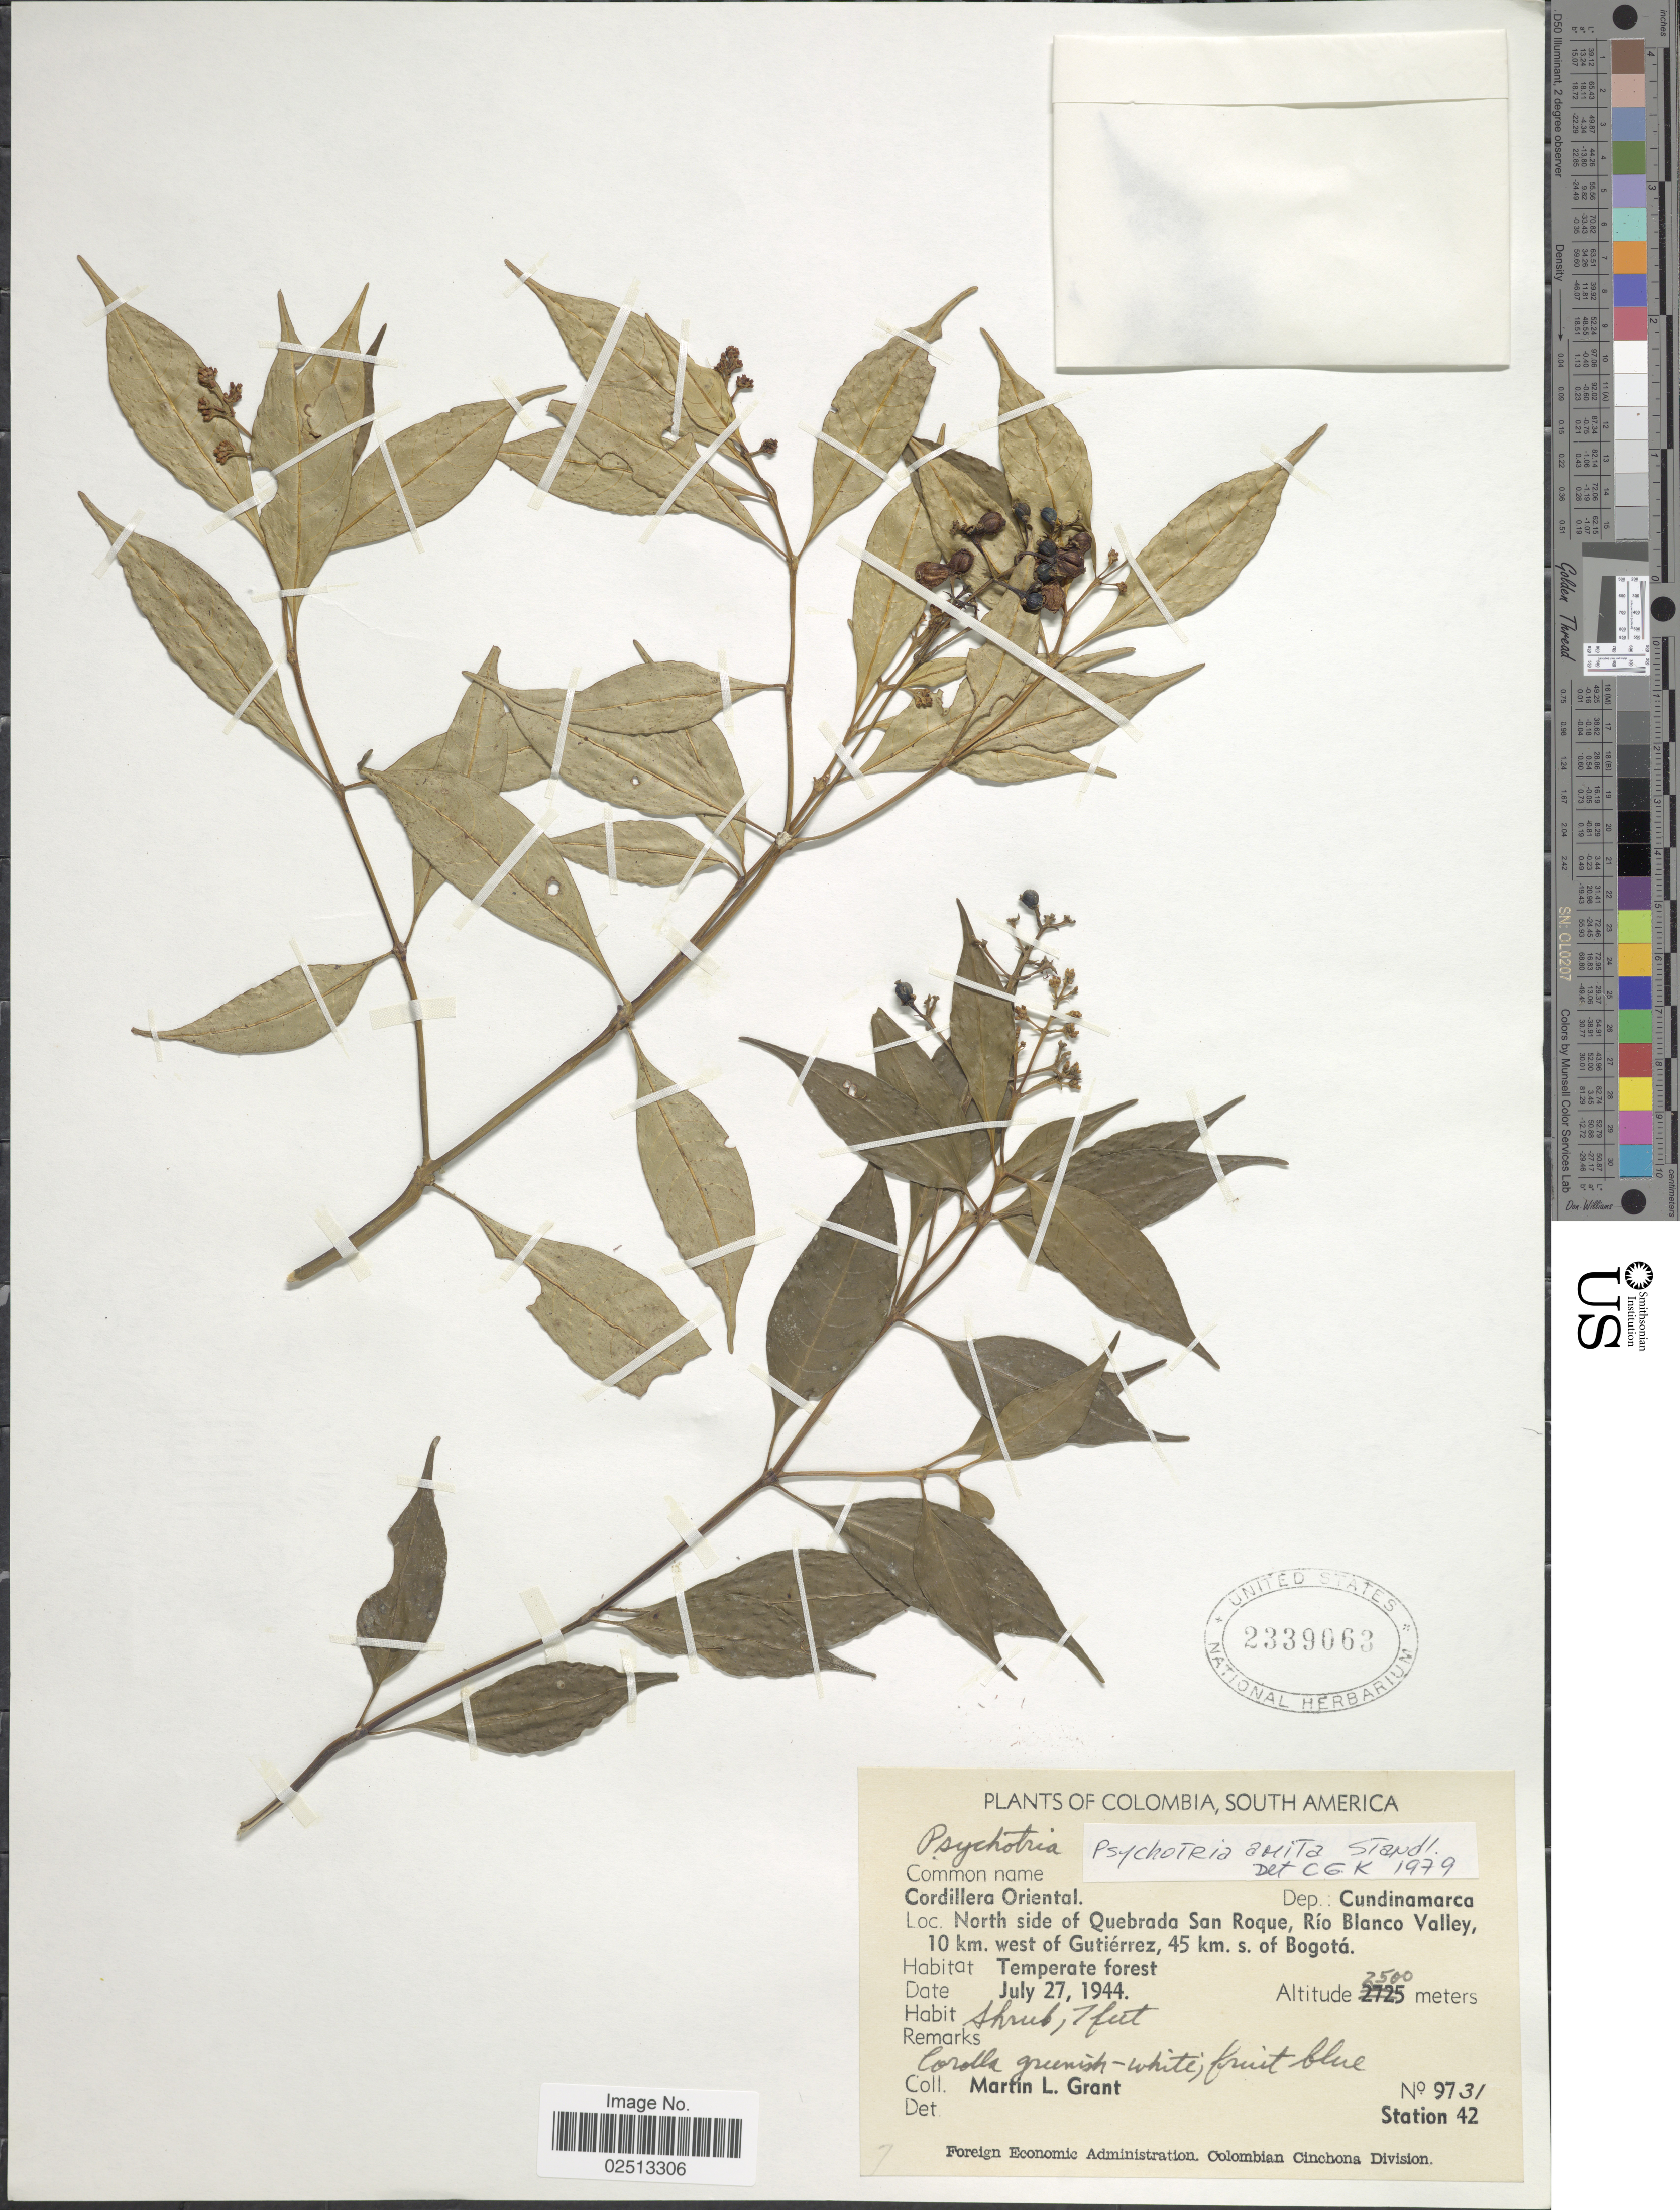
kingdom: Plantae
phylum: Tracheophyta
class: Magnoliopsida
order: Gentianales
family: Rubiaceae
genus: Psychotria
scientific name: Psychotria amita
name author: Standl.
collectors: M. L. Grant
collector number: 9731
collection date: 1944-07-27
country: Colombia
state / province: Cundinamarca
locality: Cordillera Oriental, Dep. Cundinamarca, North side of Quebrada San Roque, Rio Blanco Valley, 10 km. west of Gutierrez, 45 km. s. of Bogota.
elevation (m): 2500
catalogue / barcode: US 2339063